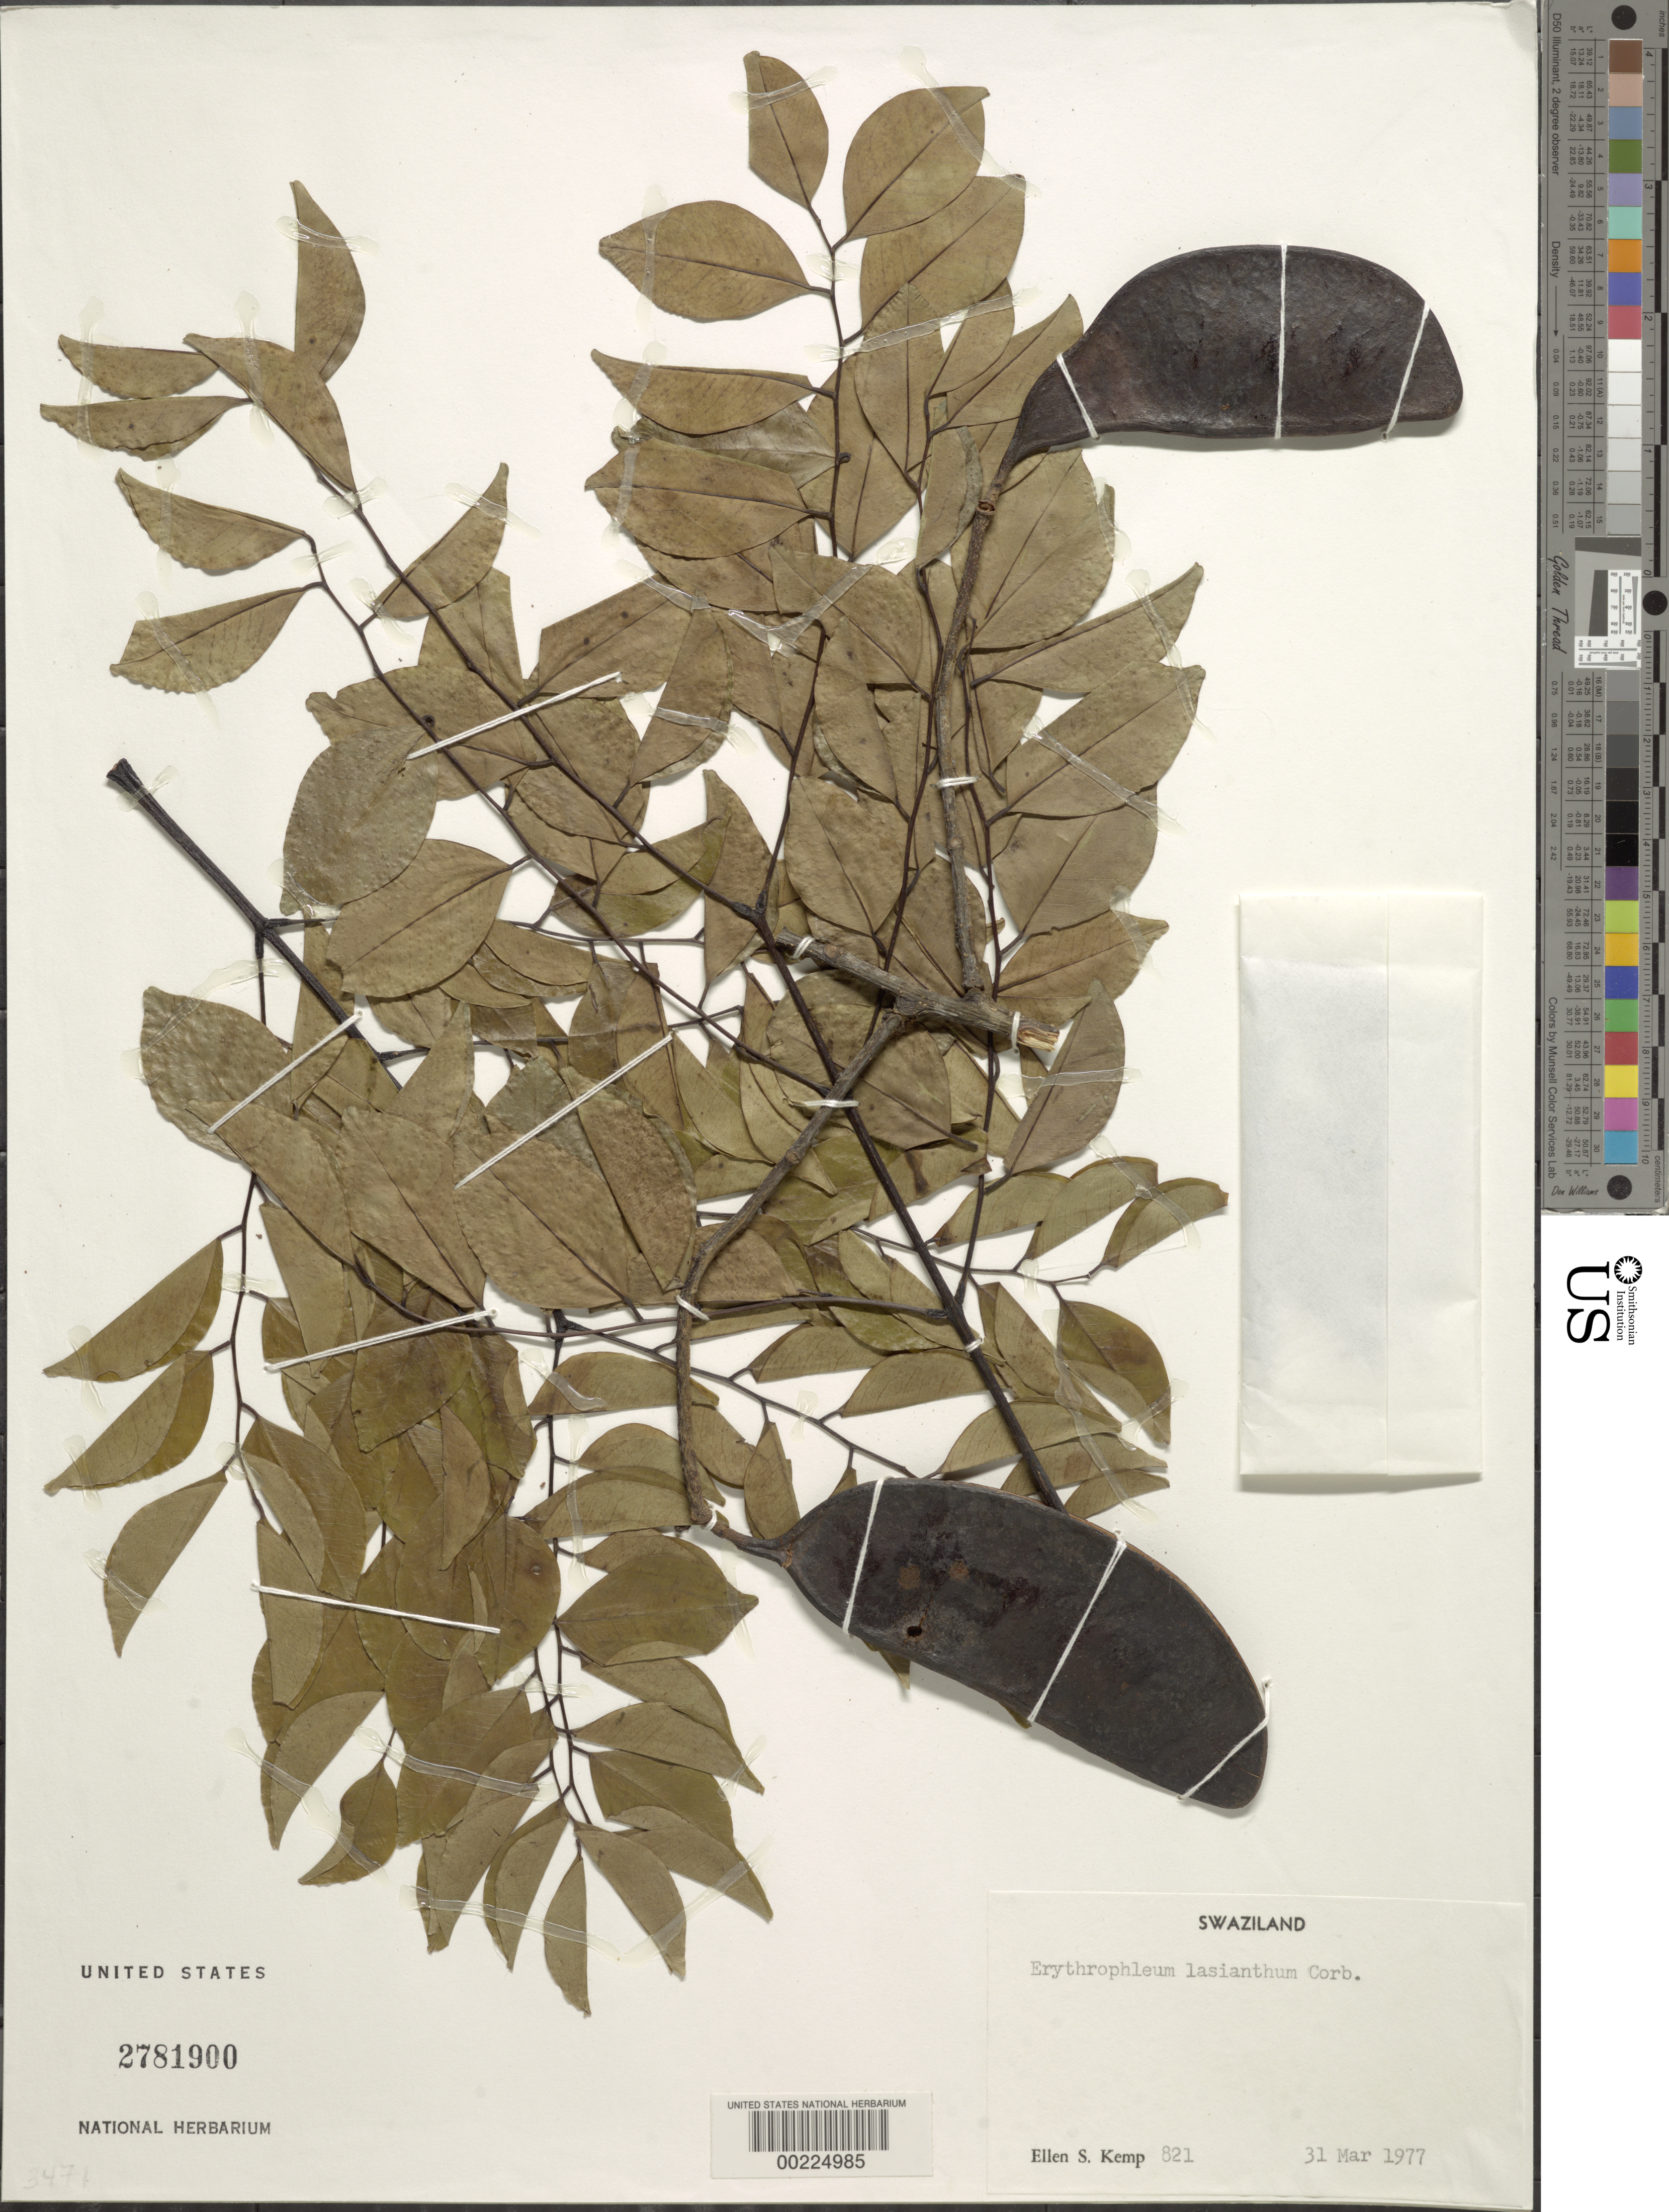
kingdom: Plantae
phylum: Tracheophyta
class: Magnoliopsida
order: Fabales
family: Fabaceae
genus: Erythrophleum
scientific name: Erythrophleum lasianthum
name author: Corbishley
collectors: E. S. Kemp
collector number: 821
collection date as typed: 31 Mar 1977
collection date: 1977-03-31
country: Eswatini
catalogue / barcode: US 2781900